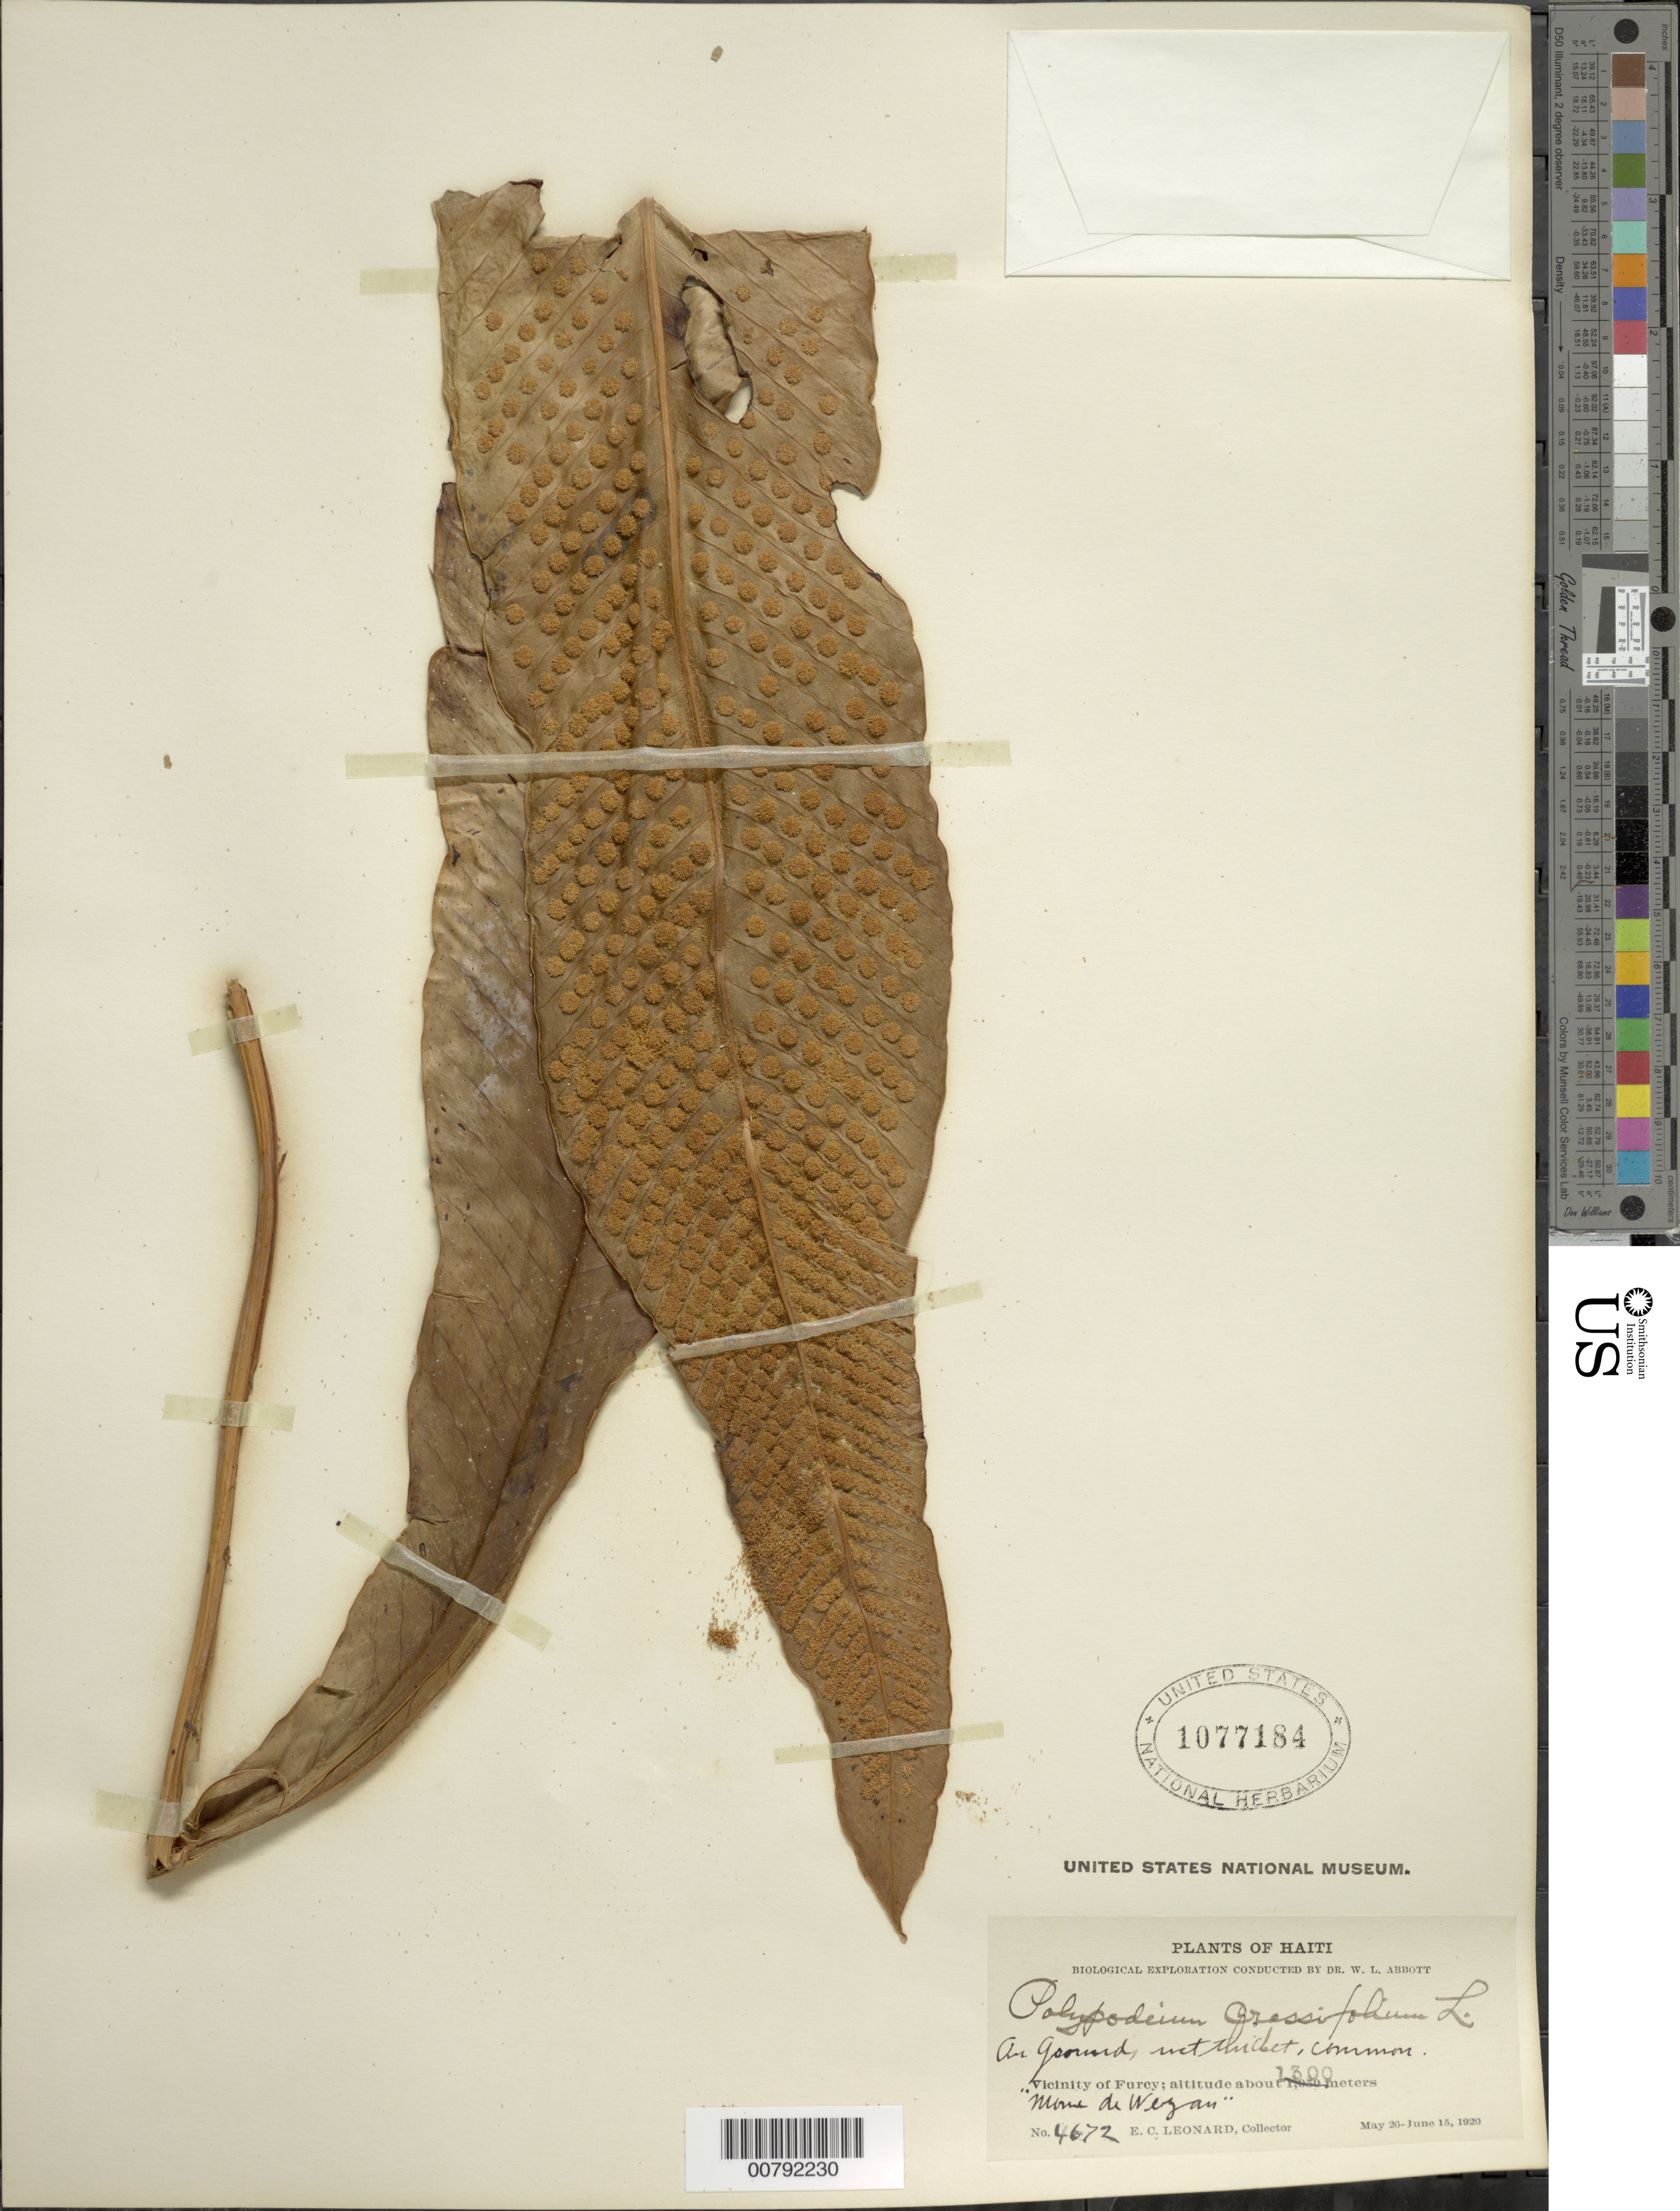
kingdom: Plantae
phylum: Tracheophyta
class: Polypodiopsida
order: Polypodiales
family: Polypodiaceae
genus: Niphidium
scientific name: Niphidium crassifolium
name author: (L.) Lellinger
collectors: E. C. Leonard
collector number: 4672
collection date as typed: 26 May 1920 15 Jun 1920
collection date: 1920-05-26/1920-06-15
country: Haiti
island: Hispaniola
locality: Furcy, Morne de Weyan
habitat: On ground, wet thicket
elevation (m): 1300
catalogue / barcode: US 1077184